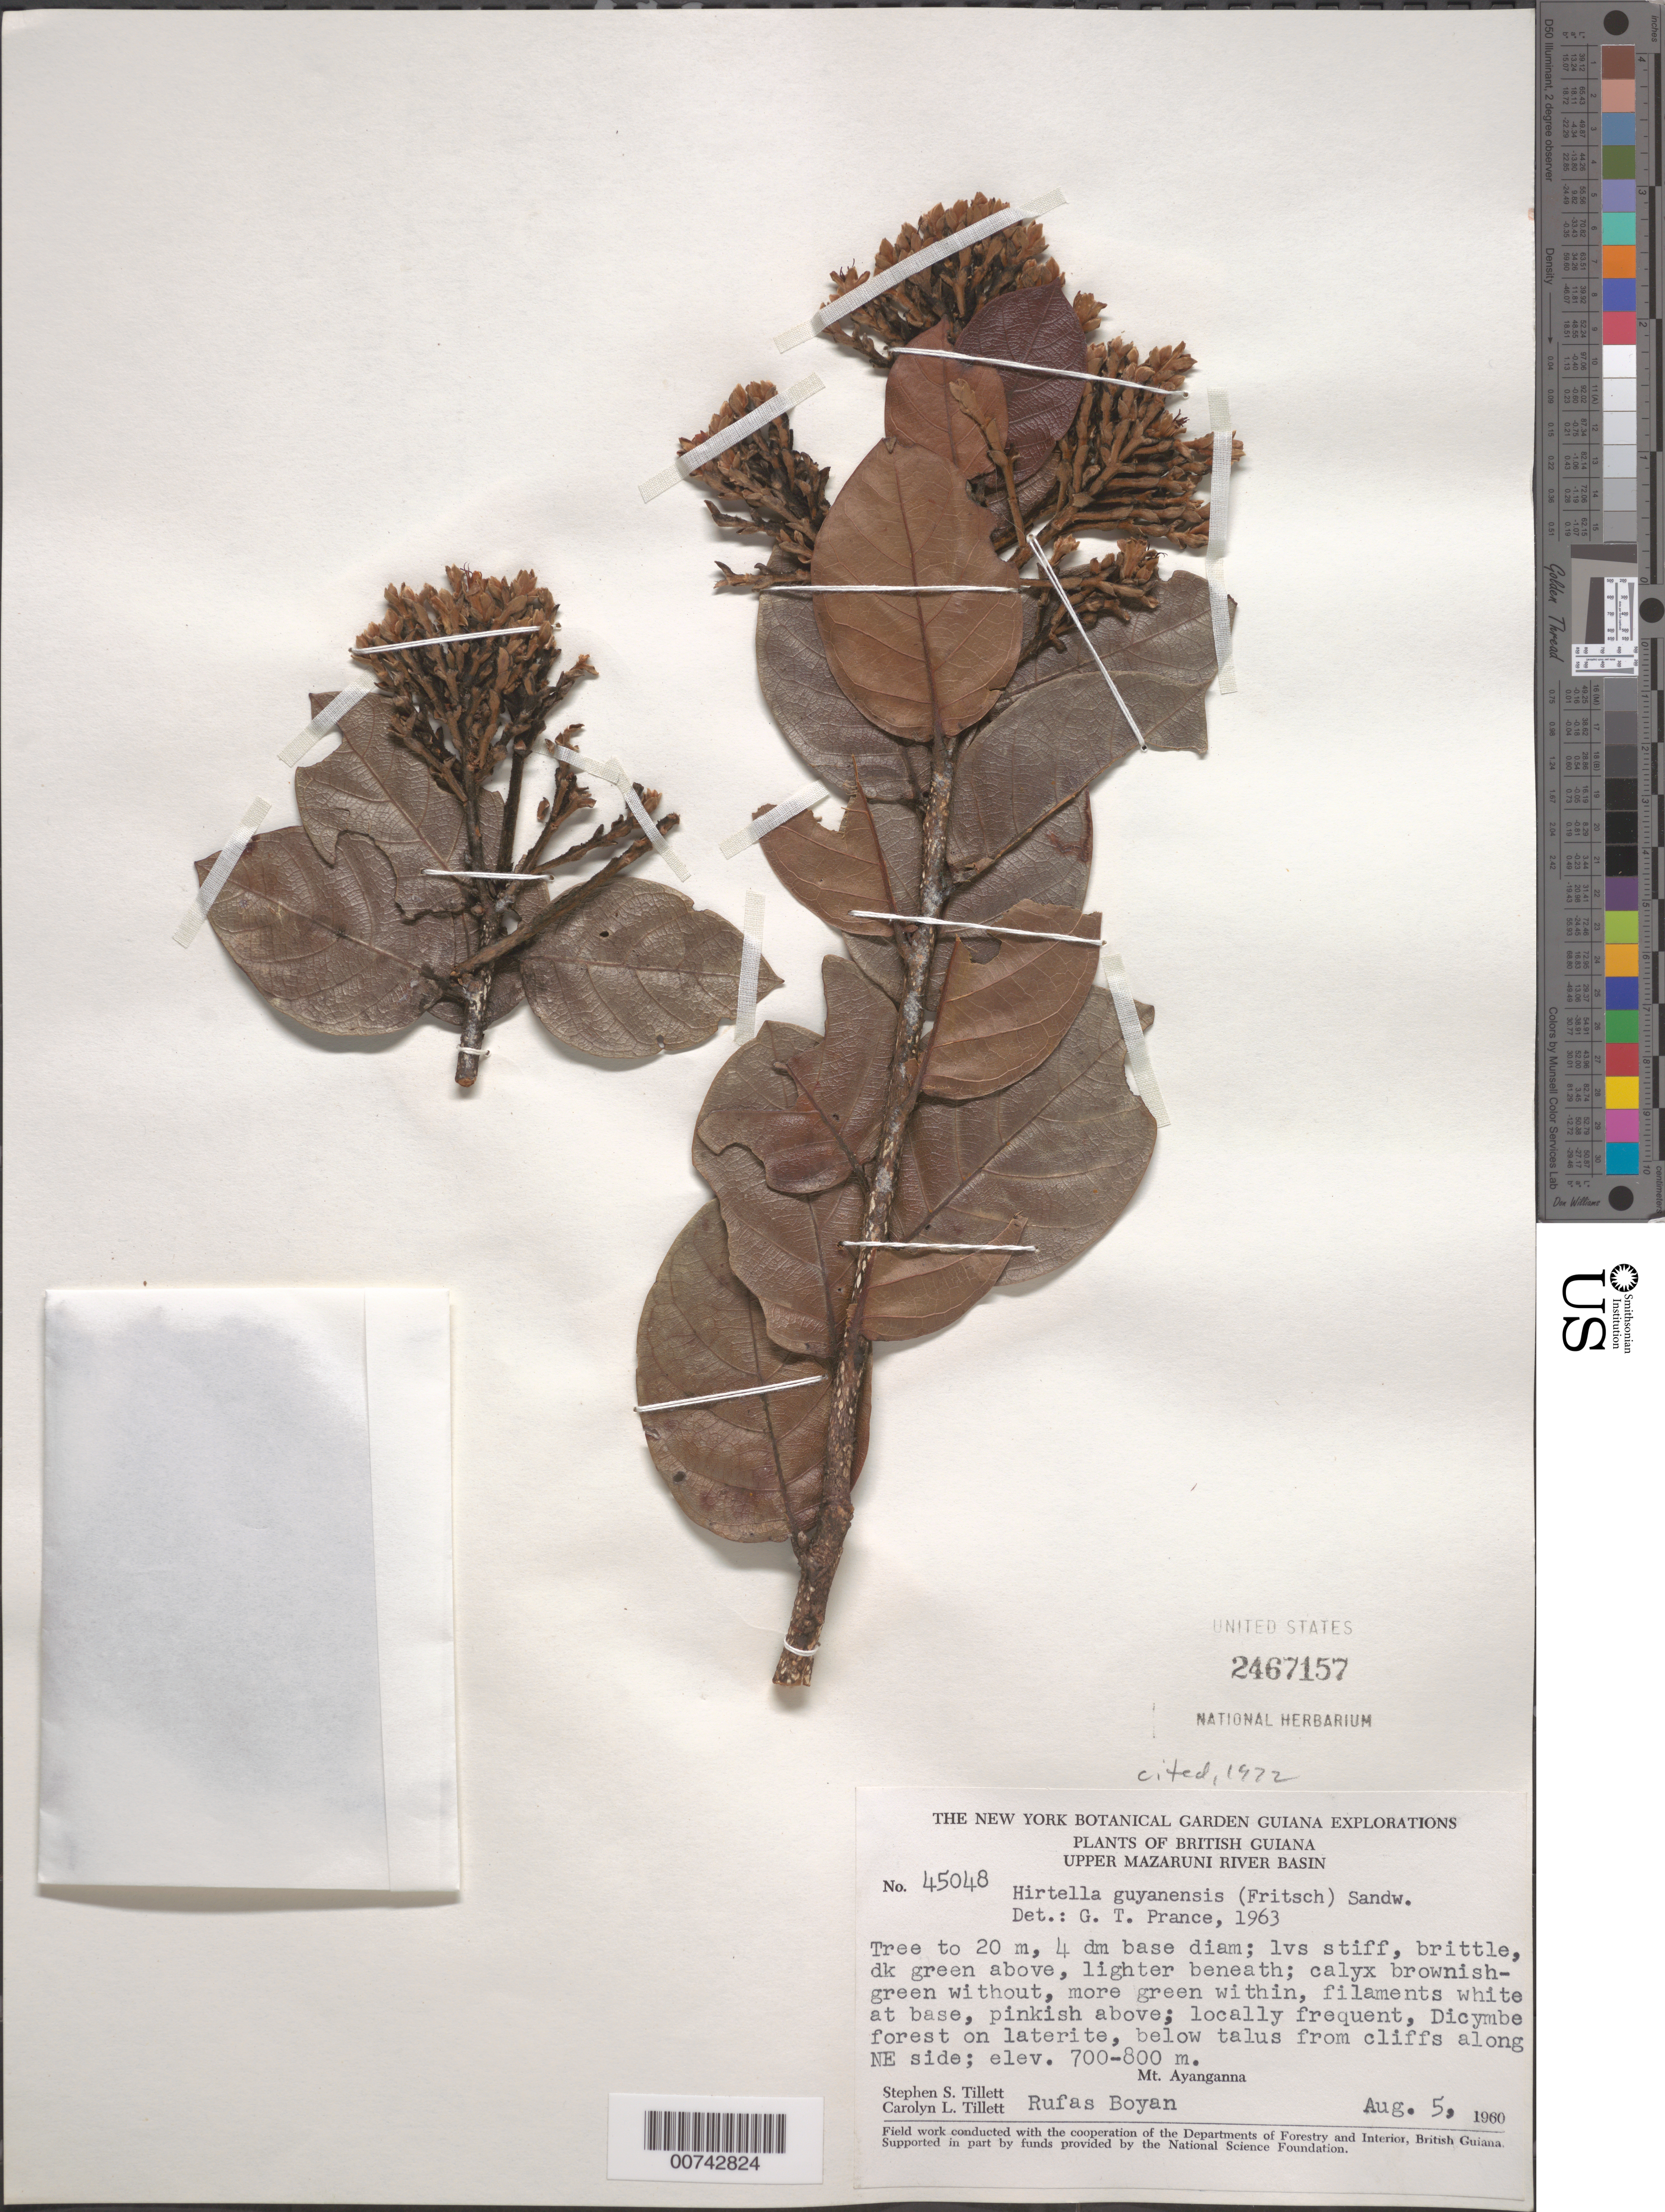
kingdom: Plantae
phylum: Tracheophyta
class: Magnoliopsida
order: Malpighiales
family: Chrysobalanaceae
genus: Hirtella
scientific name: Hirtella guyanensis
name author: (Fritsch) Sandwith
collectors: S. S. Tillett, C. L. Tillett & R. Boyan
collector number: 45048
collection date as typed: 5-Aug-60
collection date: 1960-08-05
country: Guyana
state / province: Cuyuni-Mazaruni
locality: Mt. Ayanganna, NE side of, Upper Mazaruni R Basin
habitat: On laterite in Dicymbe forest, below talus from cliffs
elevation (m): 700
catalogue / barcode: US 2467157